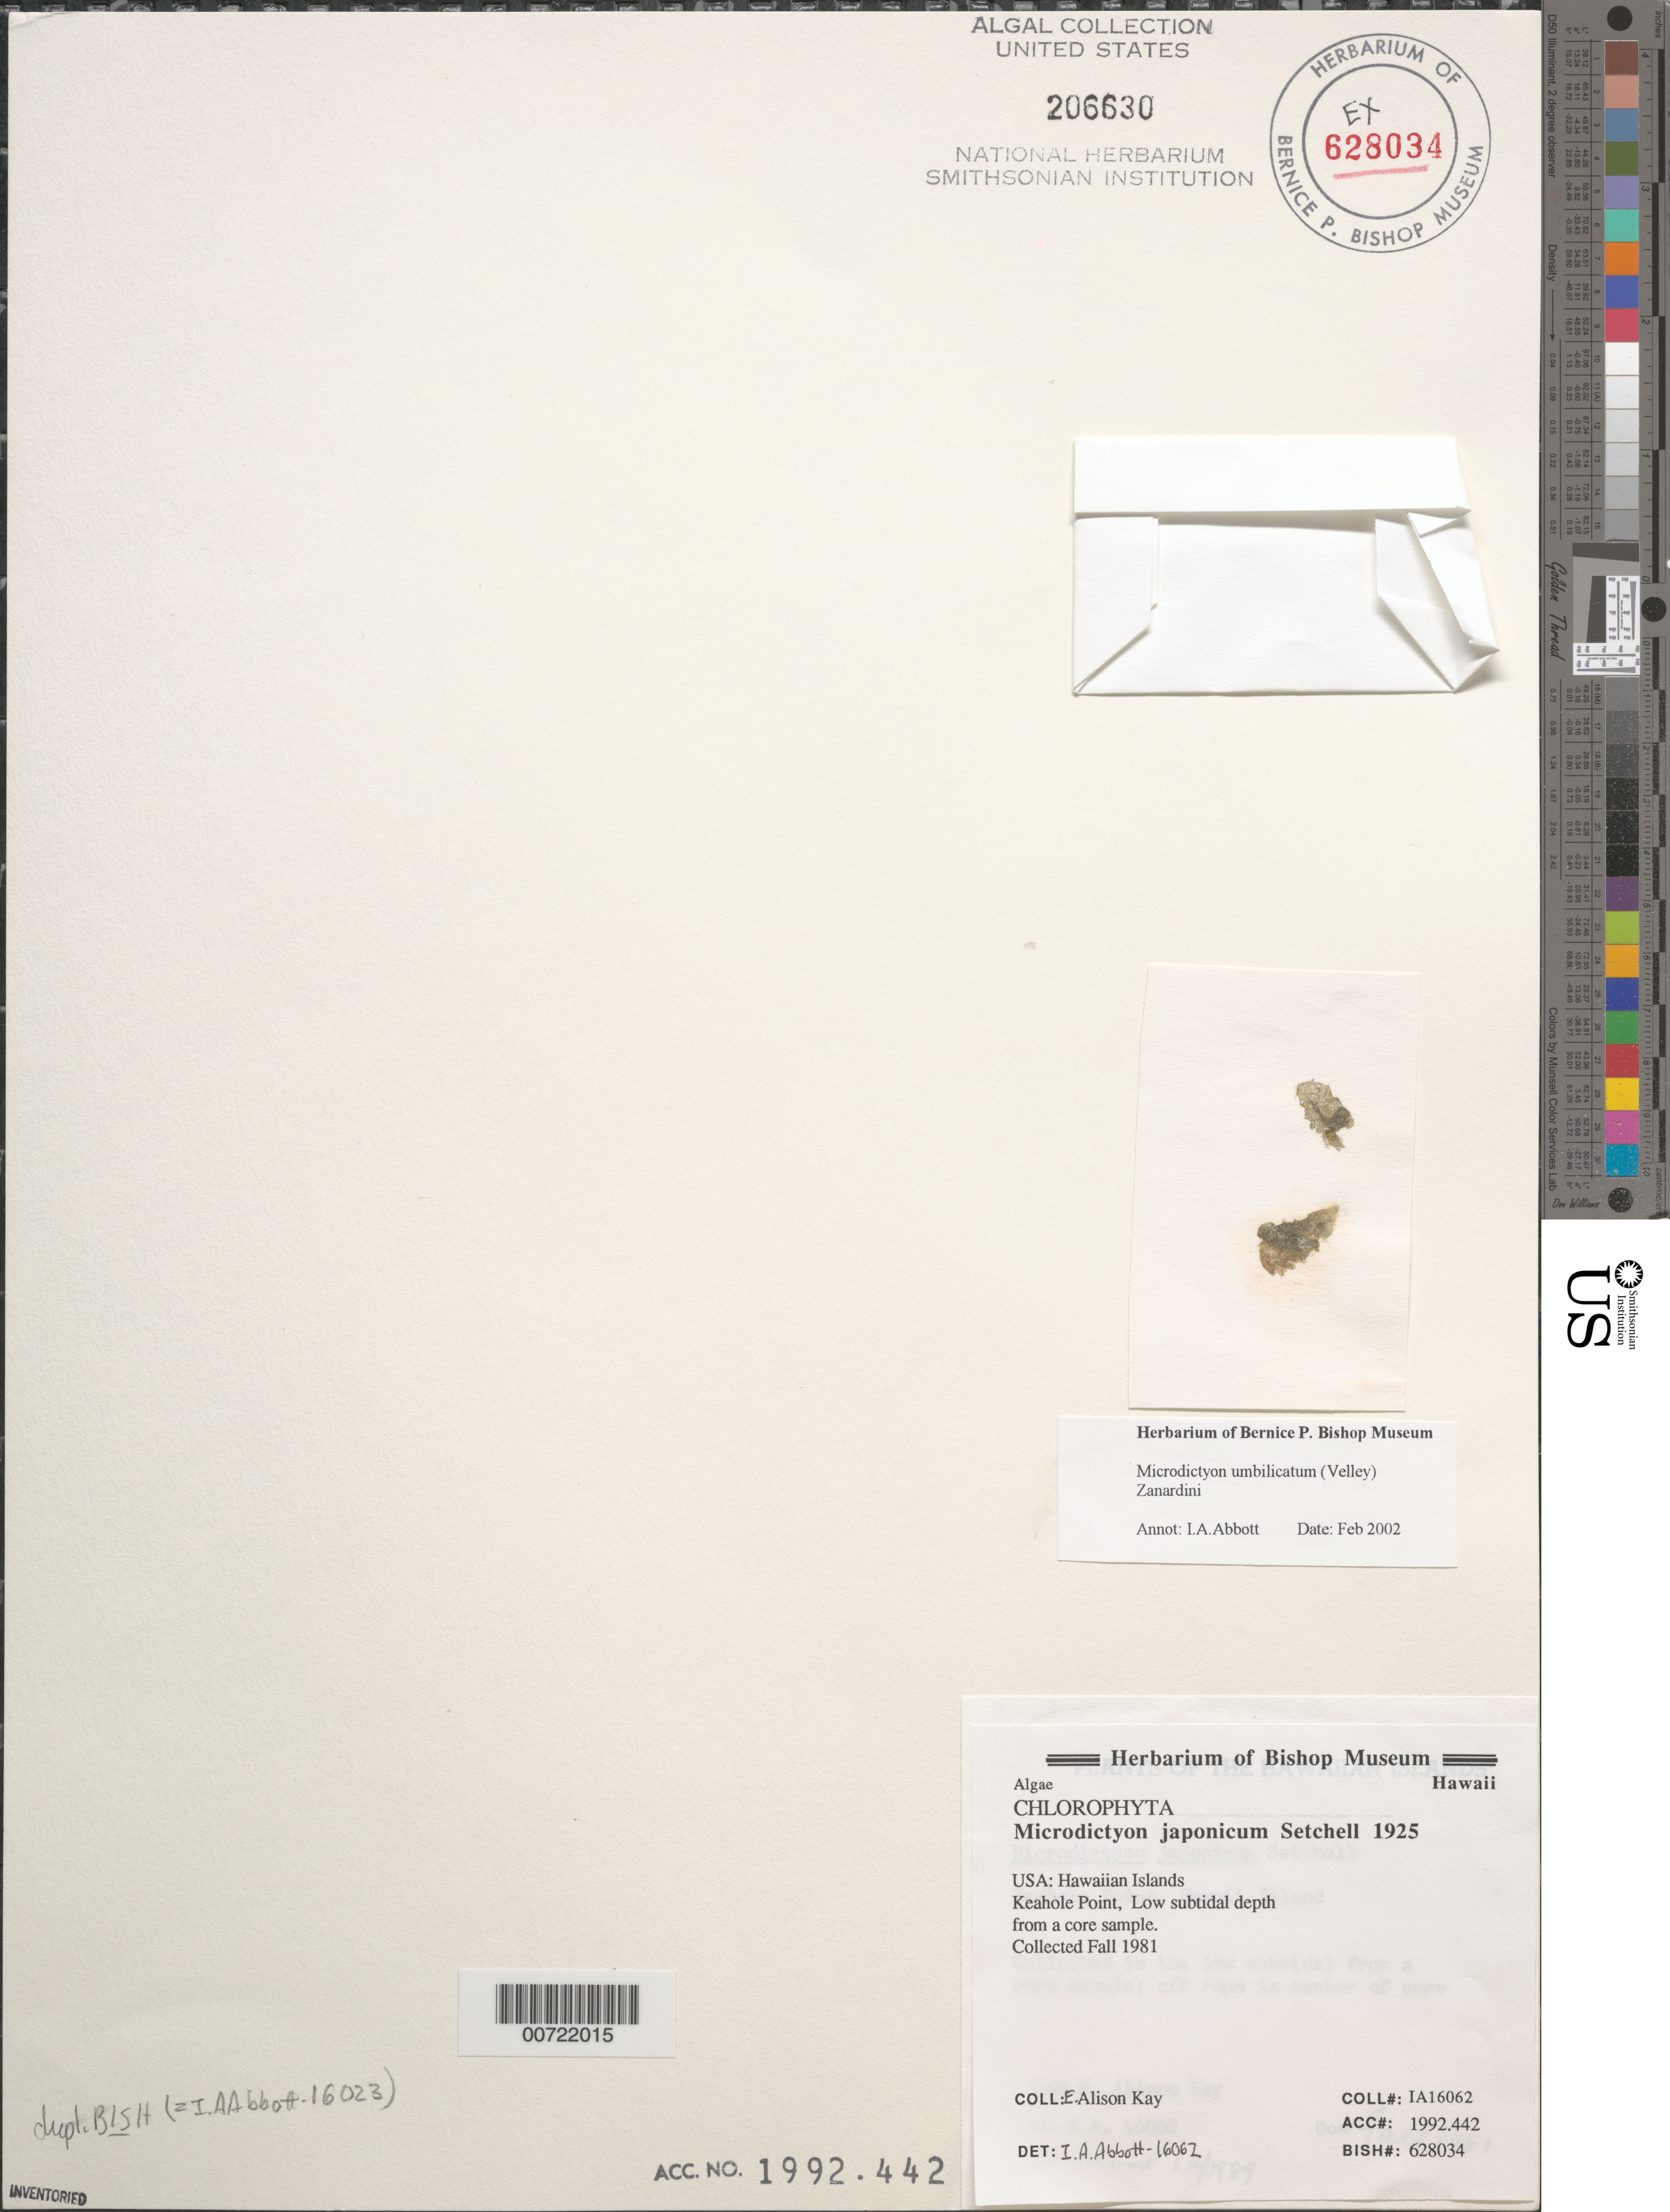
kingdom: Plantae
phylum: Chlorophyta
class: Ulvophyceae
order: Cladophorales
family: Anadyomenaceae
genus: Microdictyon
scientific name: Microdictyon umbilicatum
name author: (Velley) Zanardini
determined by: Abbott, Isabella A.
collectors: E. Kay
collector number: IAA 16062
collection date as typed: Fal 1981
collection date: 1981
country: United States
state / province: Hawaii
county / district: Hawaii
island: Hawaii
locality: Keahole Point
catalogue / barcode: US 206630